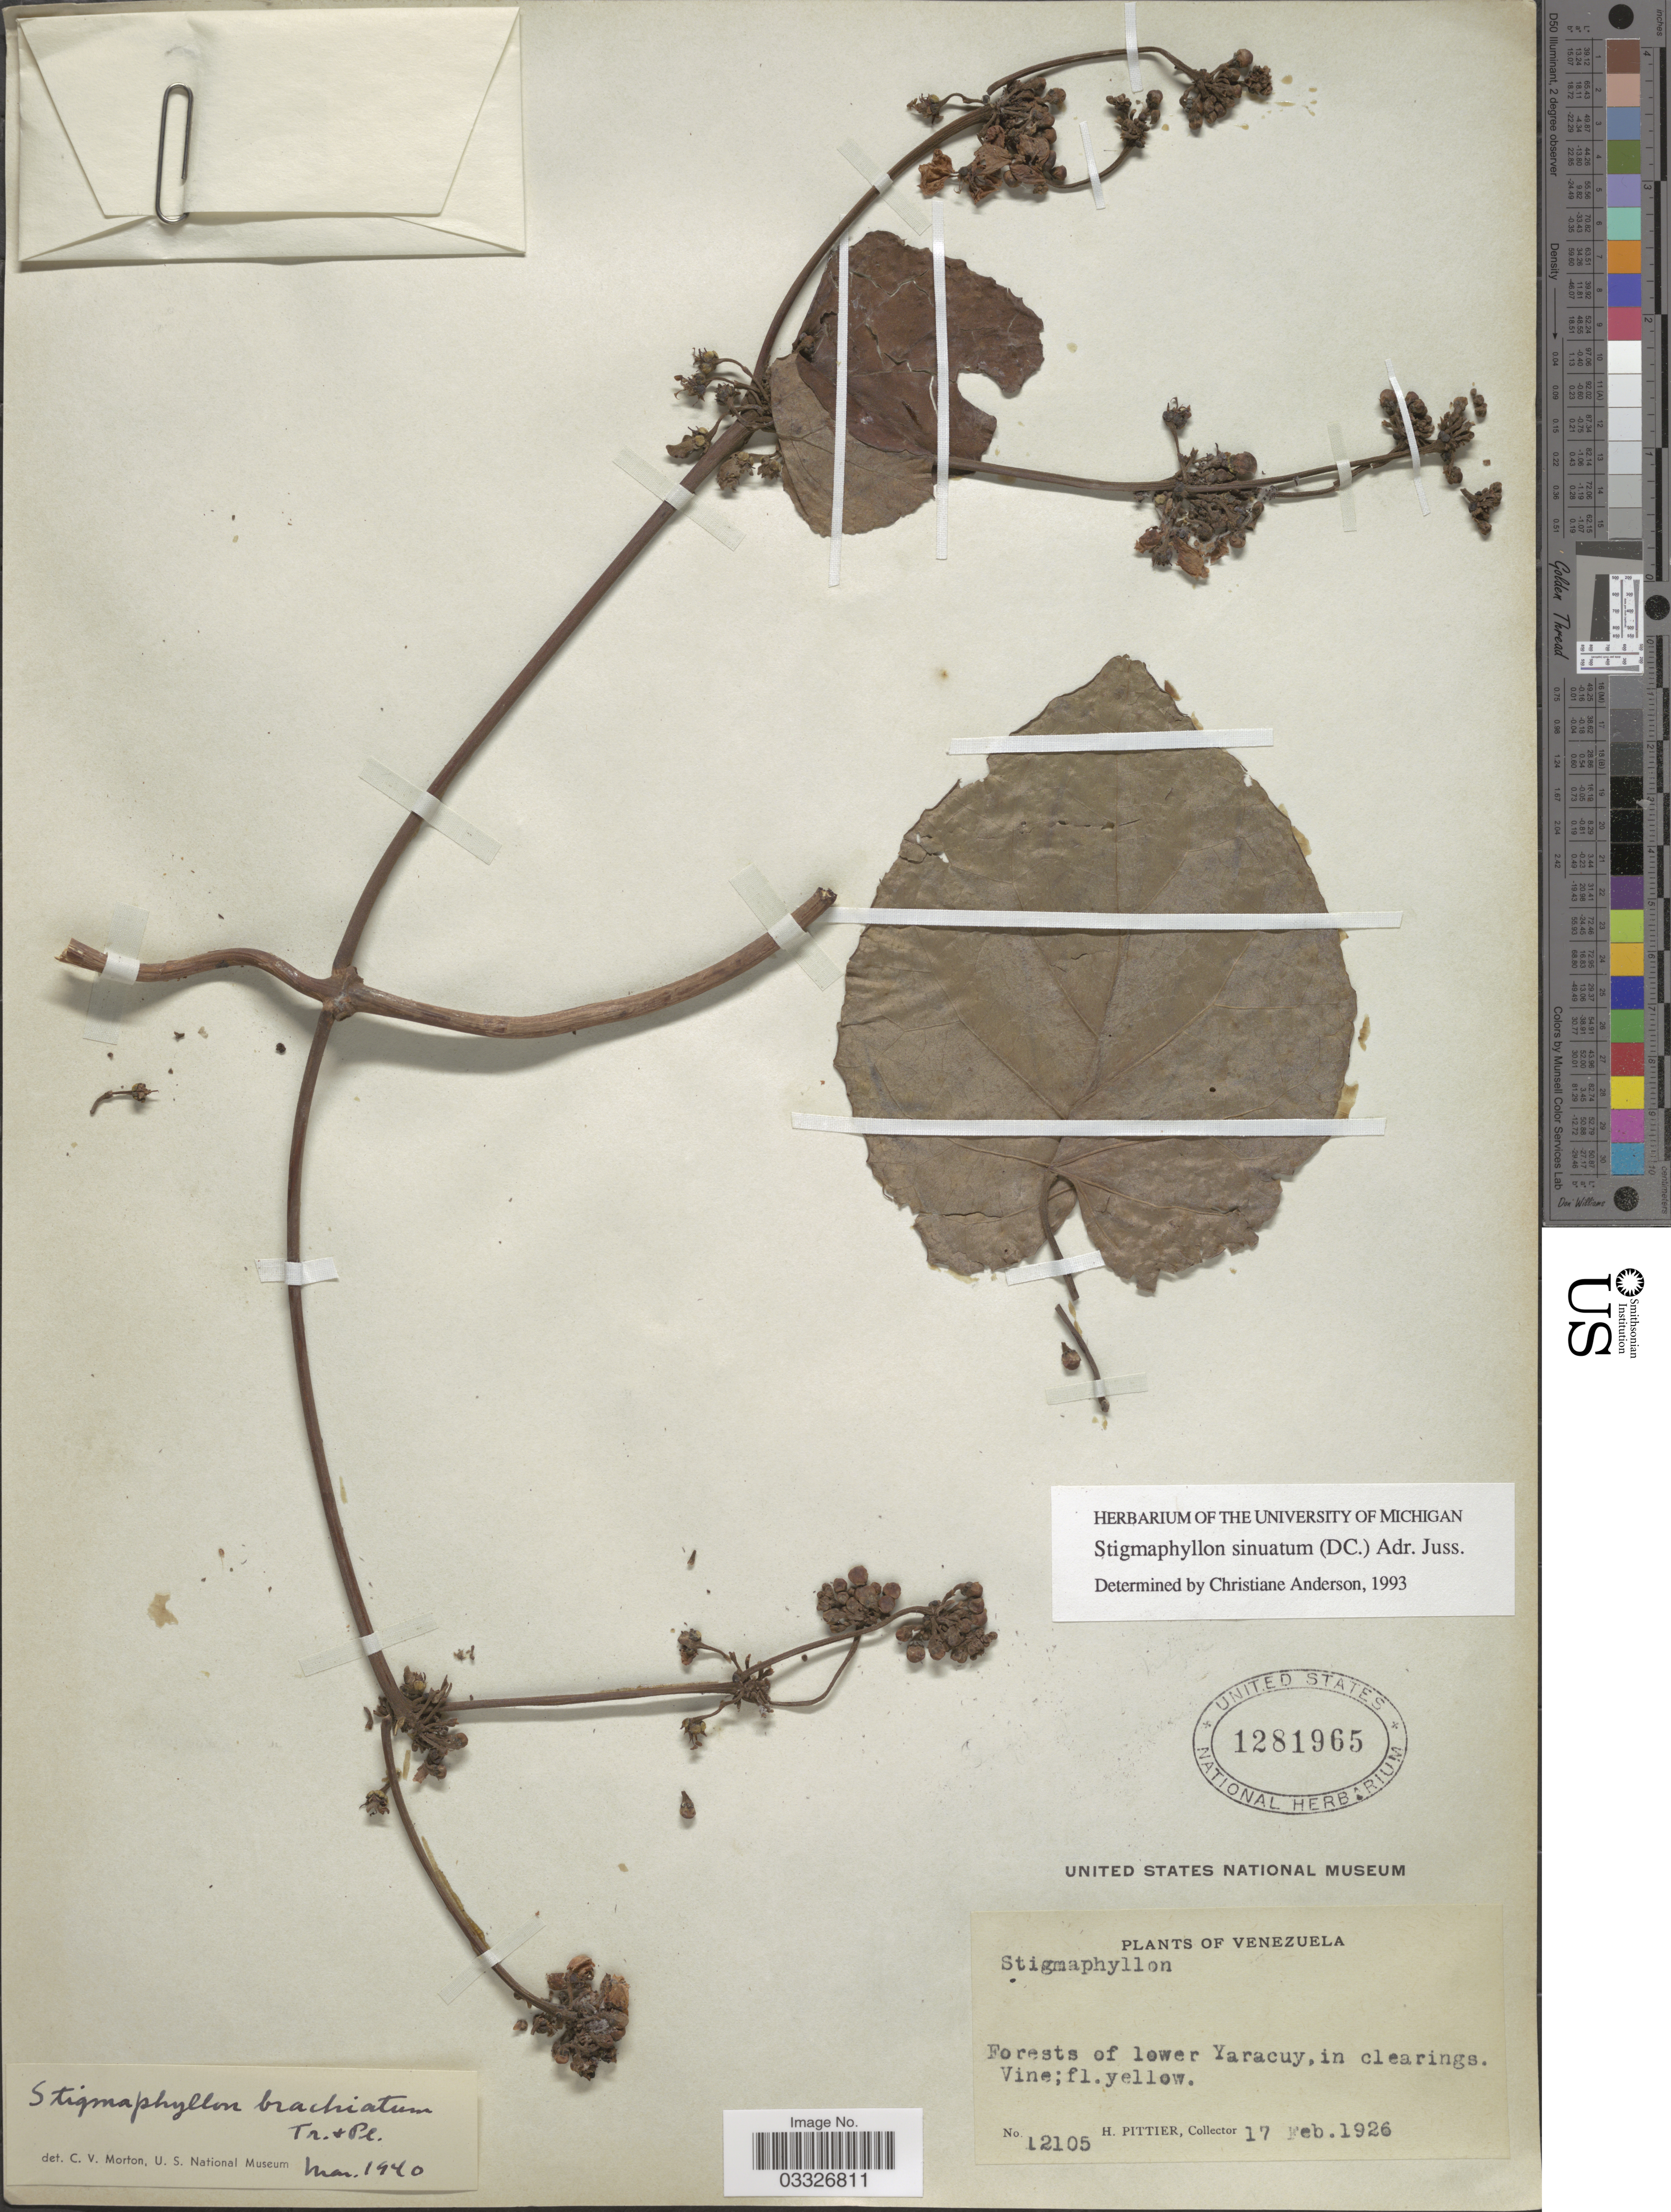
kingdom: Plantae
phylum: Tracheophyta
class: Magnoliopsida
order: Malpighiales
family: Malpighiaceae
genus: Stigmaphyllon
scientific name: Stigmaphyllon sinuatum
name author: (DC.) A. Juss.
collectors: H. F. Pittier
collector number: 12105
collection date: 1926-02-17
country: Venezuela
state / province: Yaracuy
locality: Forests of lower Yaracuy, in clearings.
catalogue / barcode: US 1281965